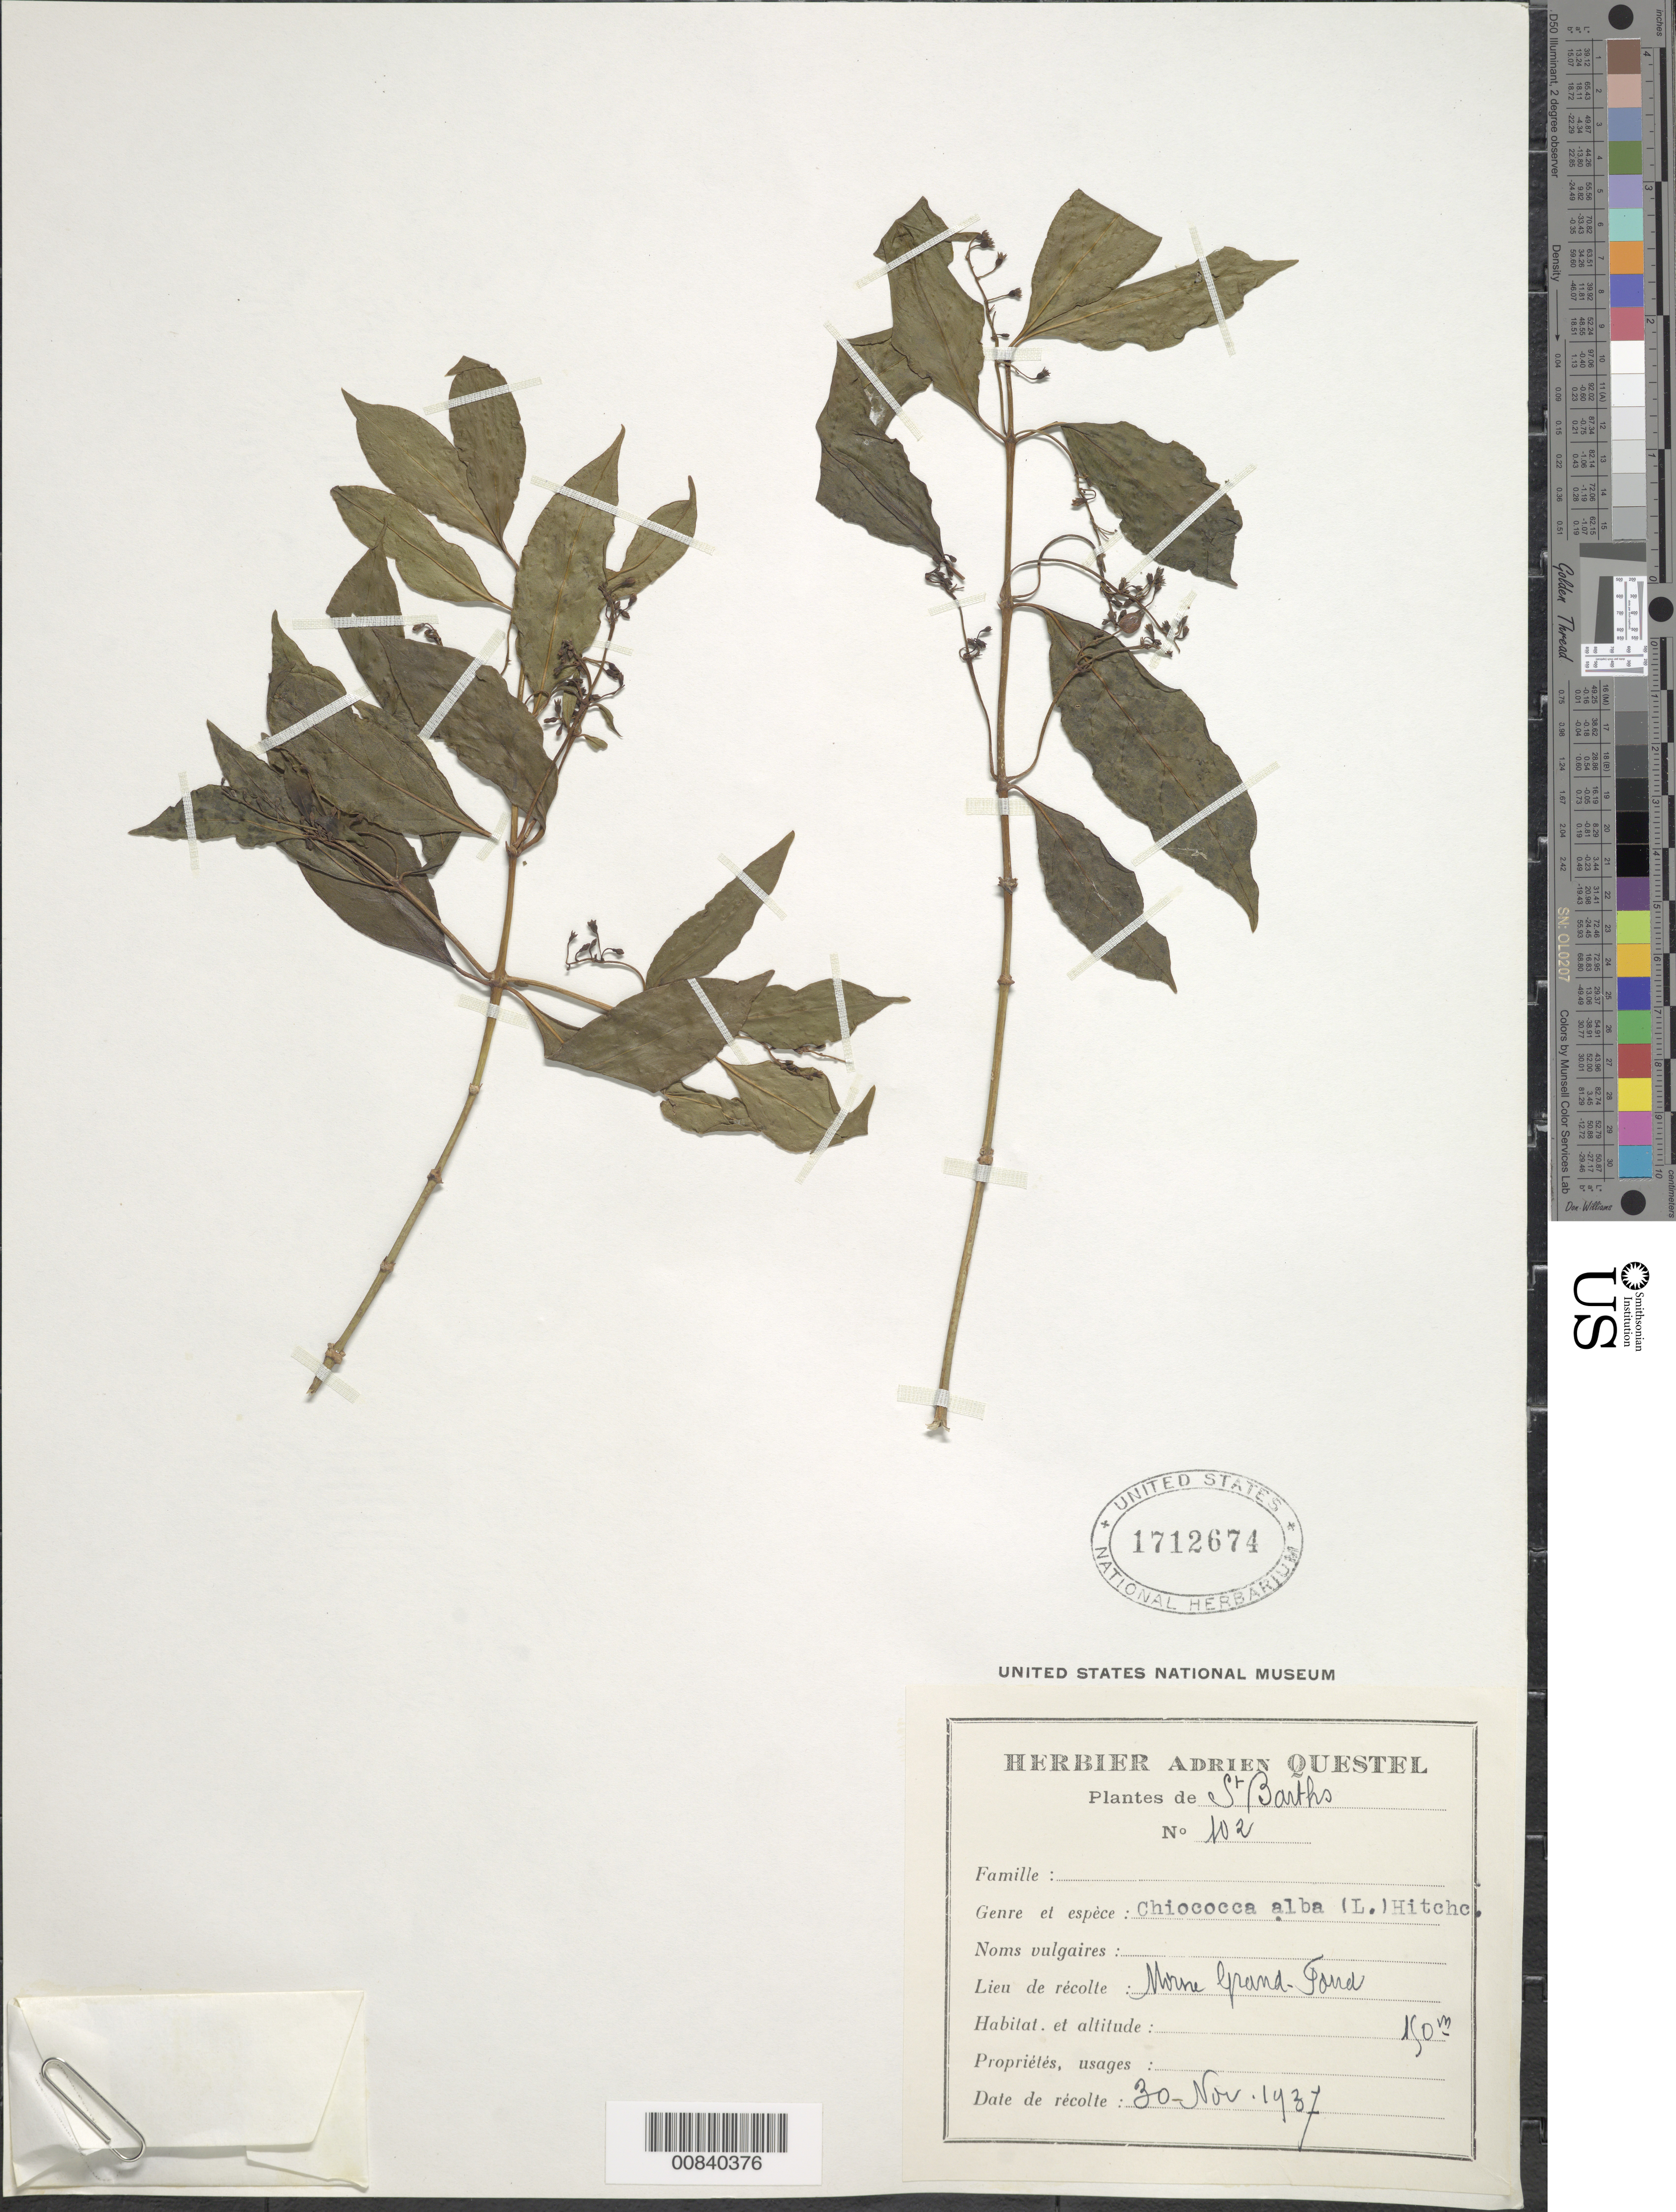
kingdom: Plantae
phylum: Tracheophyta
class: Magnoliopsida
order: Gentianales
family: Rubiaceae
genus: Chiococca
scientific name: Chiococca alba subsp. alba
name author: (L.) Hitchc.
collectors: A. Questel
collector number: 102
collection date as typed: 30 Nov 1937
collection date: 1937-11-30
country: Saint Barthélemy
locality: Morne Grand-Fond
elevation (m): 150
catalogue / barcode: US 1712674